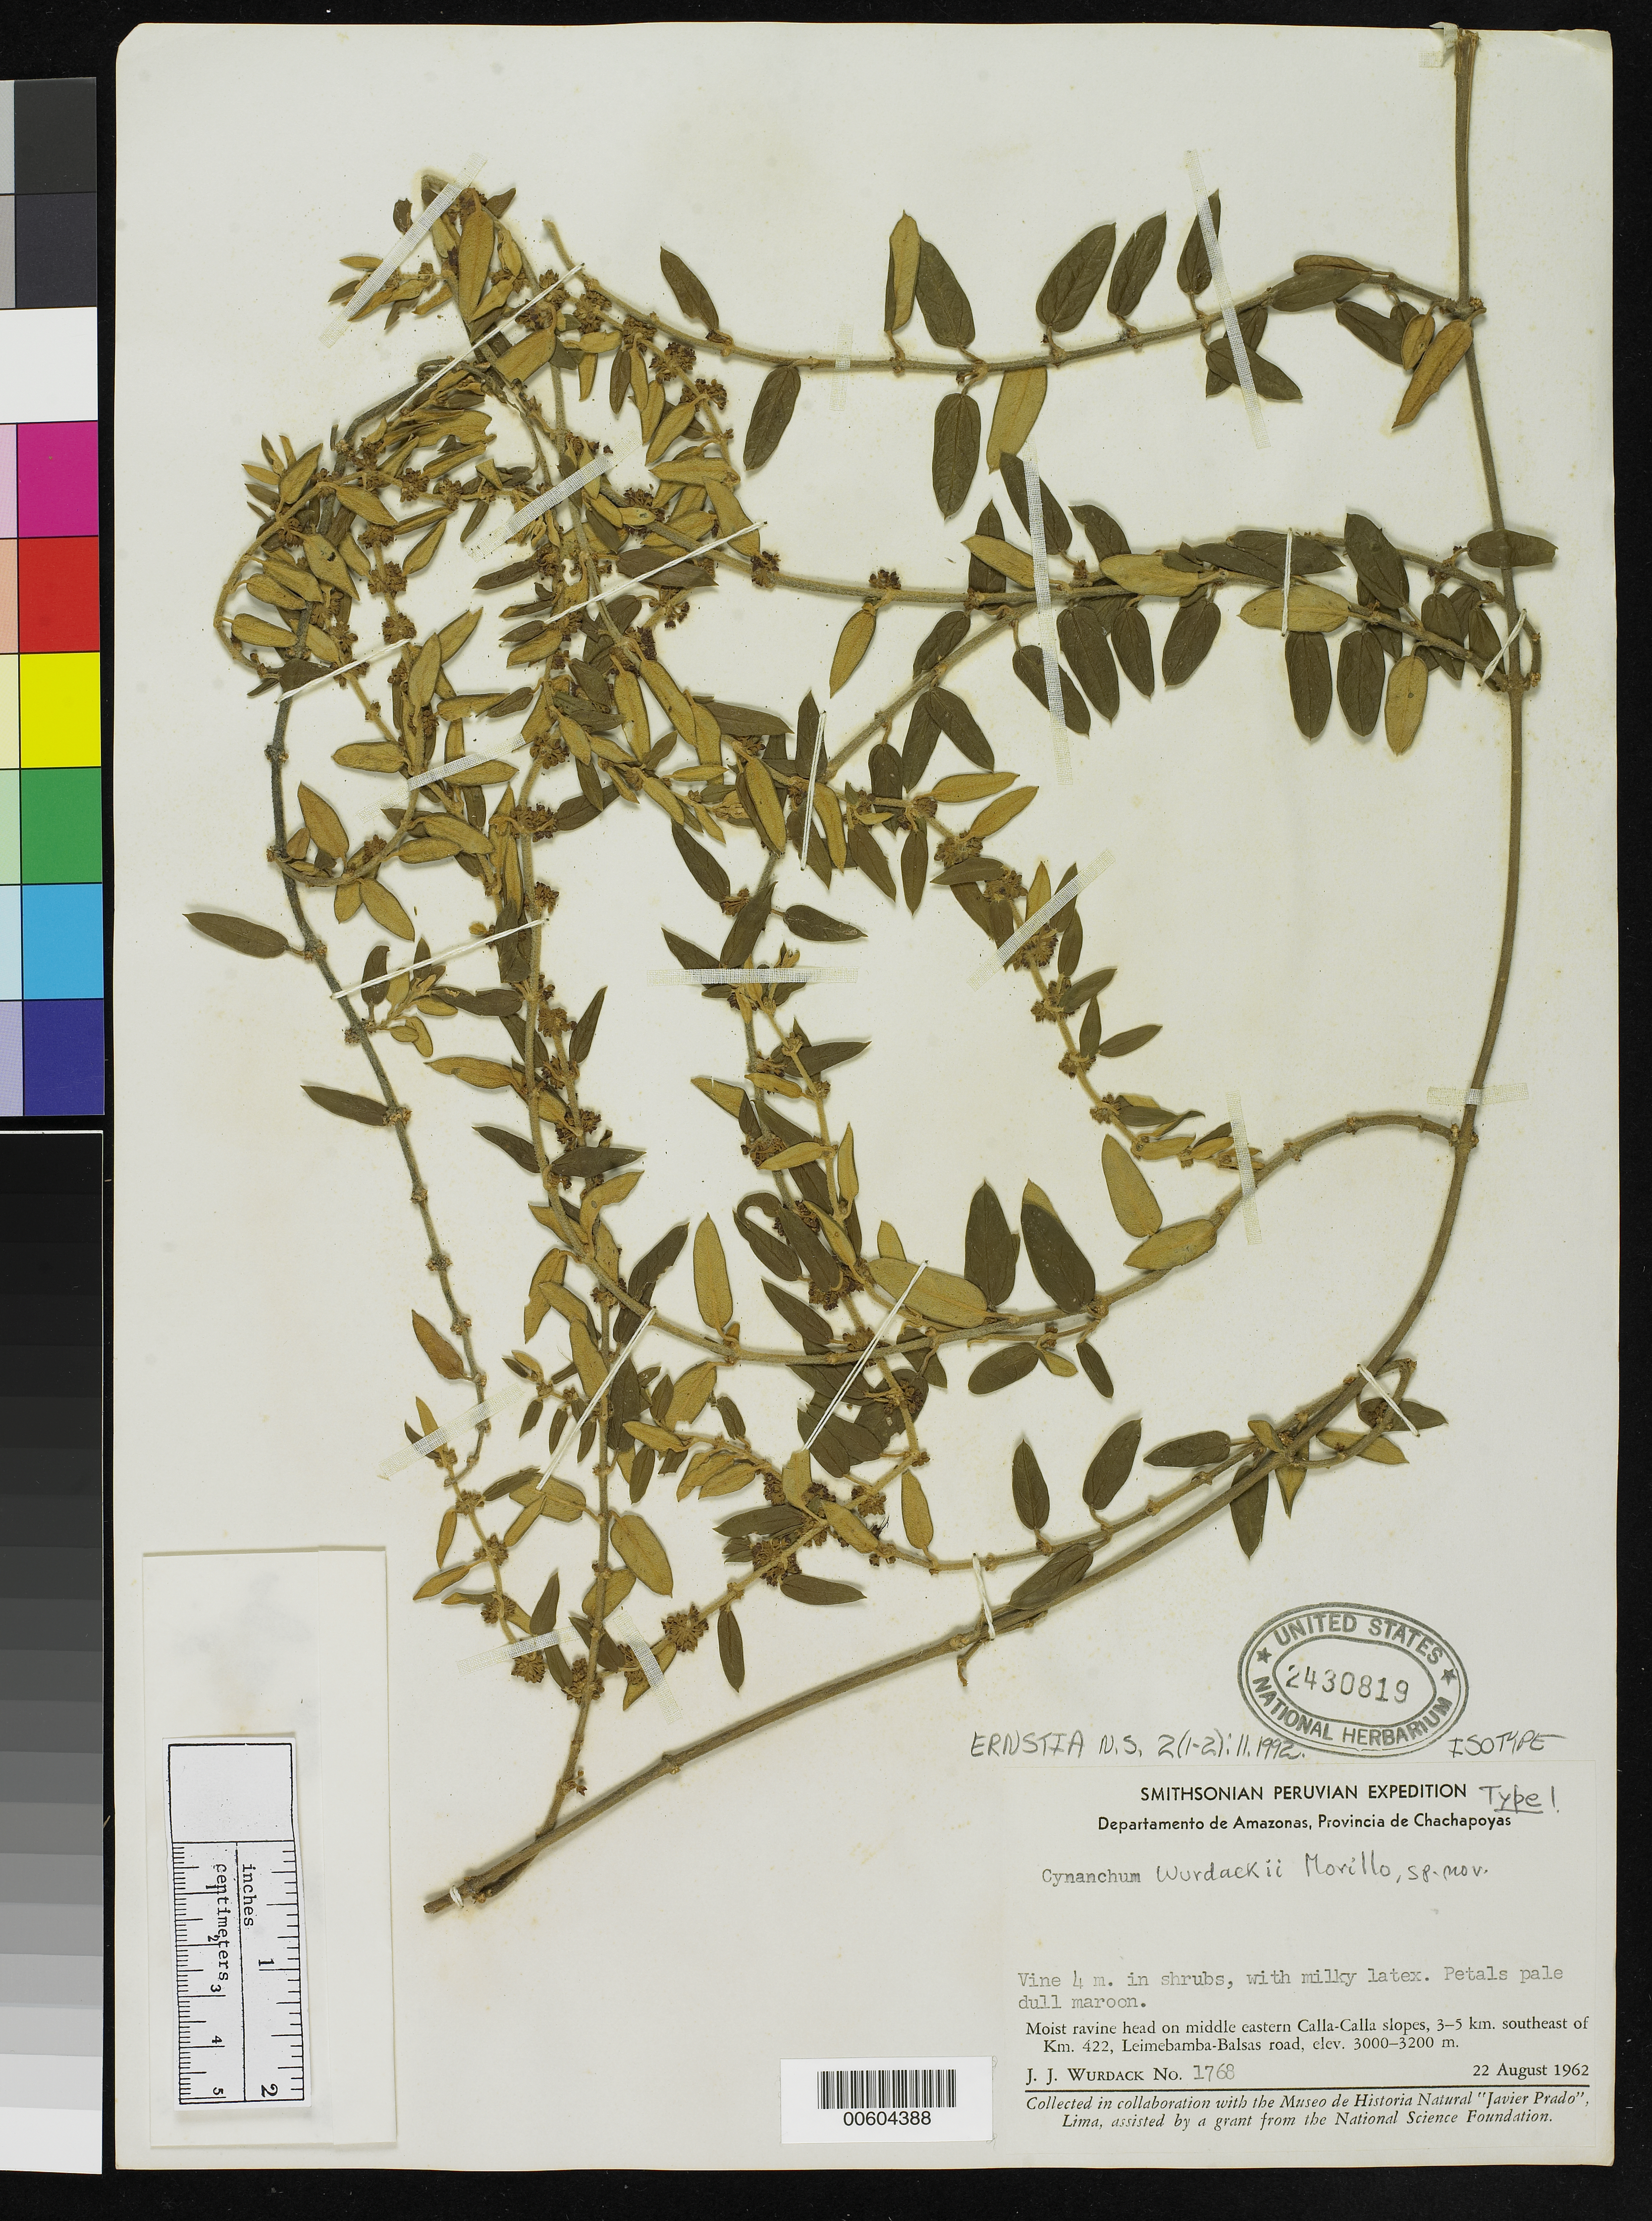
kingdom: Plantae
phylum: Tracheophyta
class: Magnoliopsida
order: Gentianales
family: Apocynaceae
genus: Cynanchum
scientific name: Cynanchum wurdackii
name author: Morillo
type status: Isotype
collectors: J. J. Wurdack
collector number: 1768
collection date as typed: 22 Aug 1962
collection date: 1962-08-22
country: Peru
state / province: Amazonas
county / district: Chachapoyas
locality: middle eastern Calla-Calla slopes, 3 - 5 km SE of km 422, Leimebamba-Balsas Road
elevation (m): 3000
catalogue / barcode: US 2430819